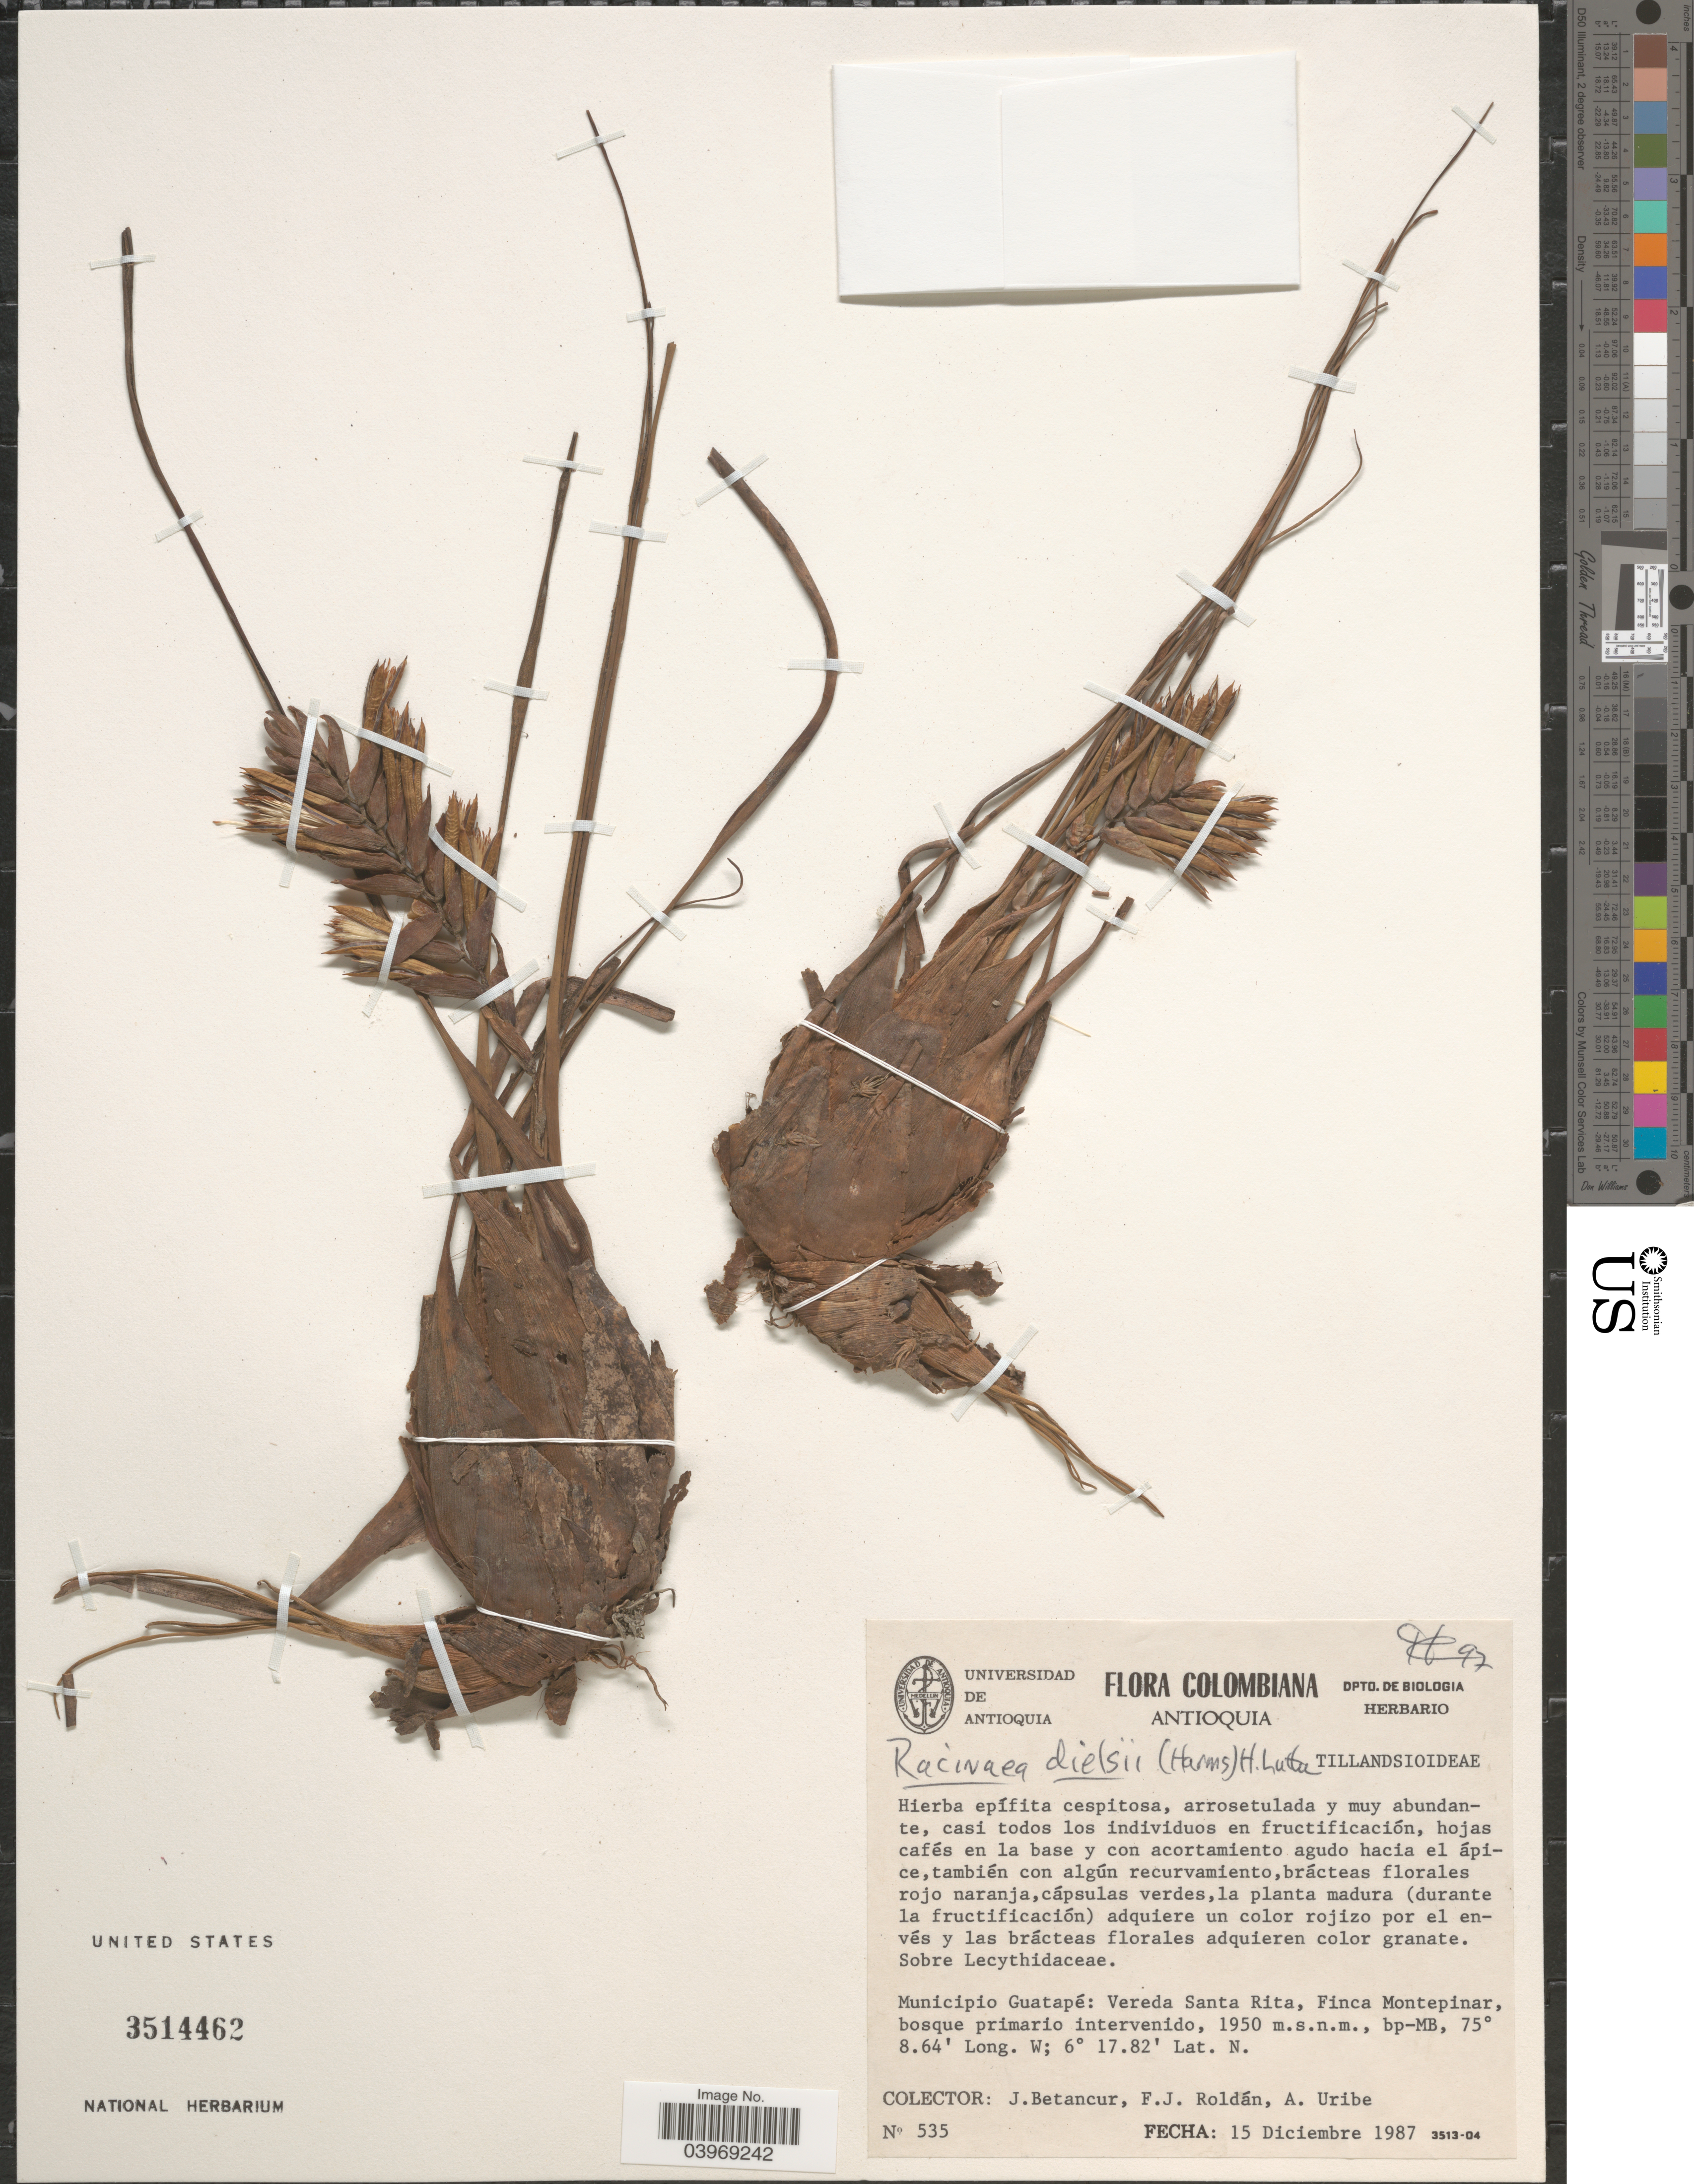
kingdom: Plantae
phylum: Tracheophyta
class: Liliopsida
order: Poales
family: Bromeliaceae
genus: Racinaea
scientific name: Racinaea dielsii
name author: (Harms) H.E. Luther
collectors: J. Betancur, F. J. Roldán & A. Uribe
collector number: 535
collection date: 1987-12-15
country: Colombia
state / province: Antioquia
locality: Municipio Guatapé: Vereda Santa Rita, Finca Montepinar.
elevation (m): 1950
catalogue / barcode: US 3514462